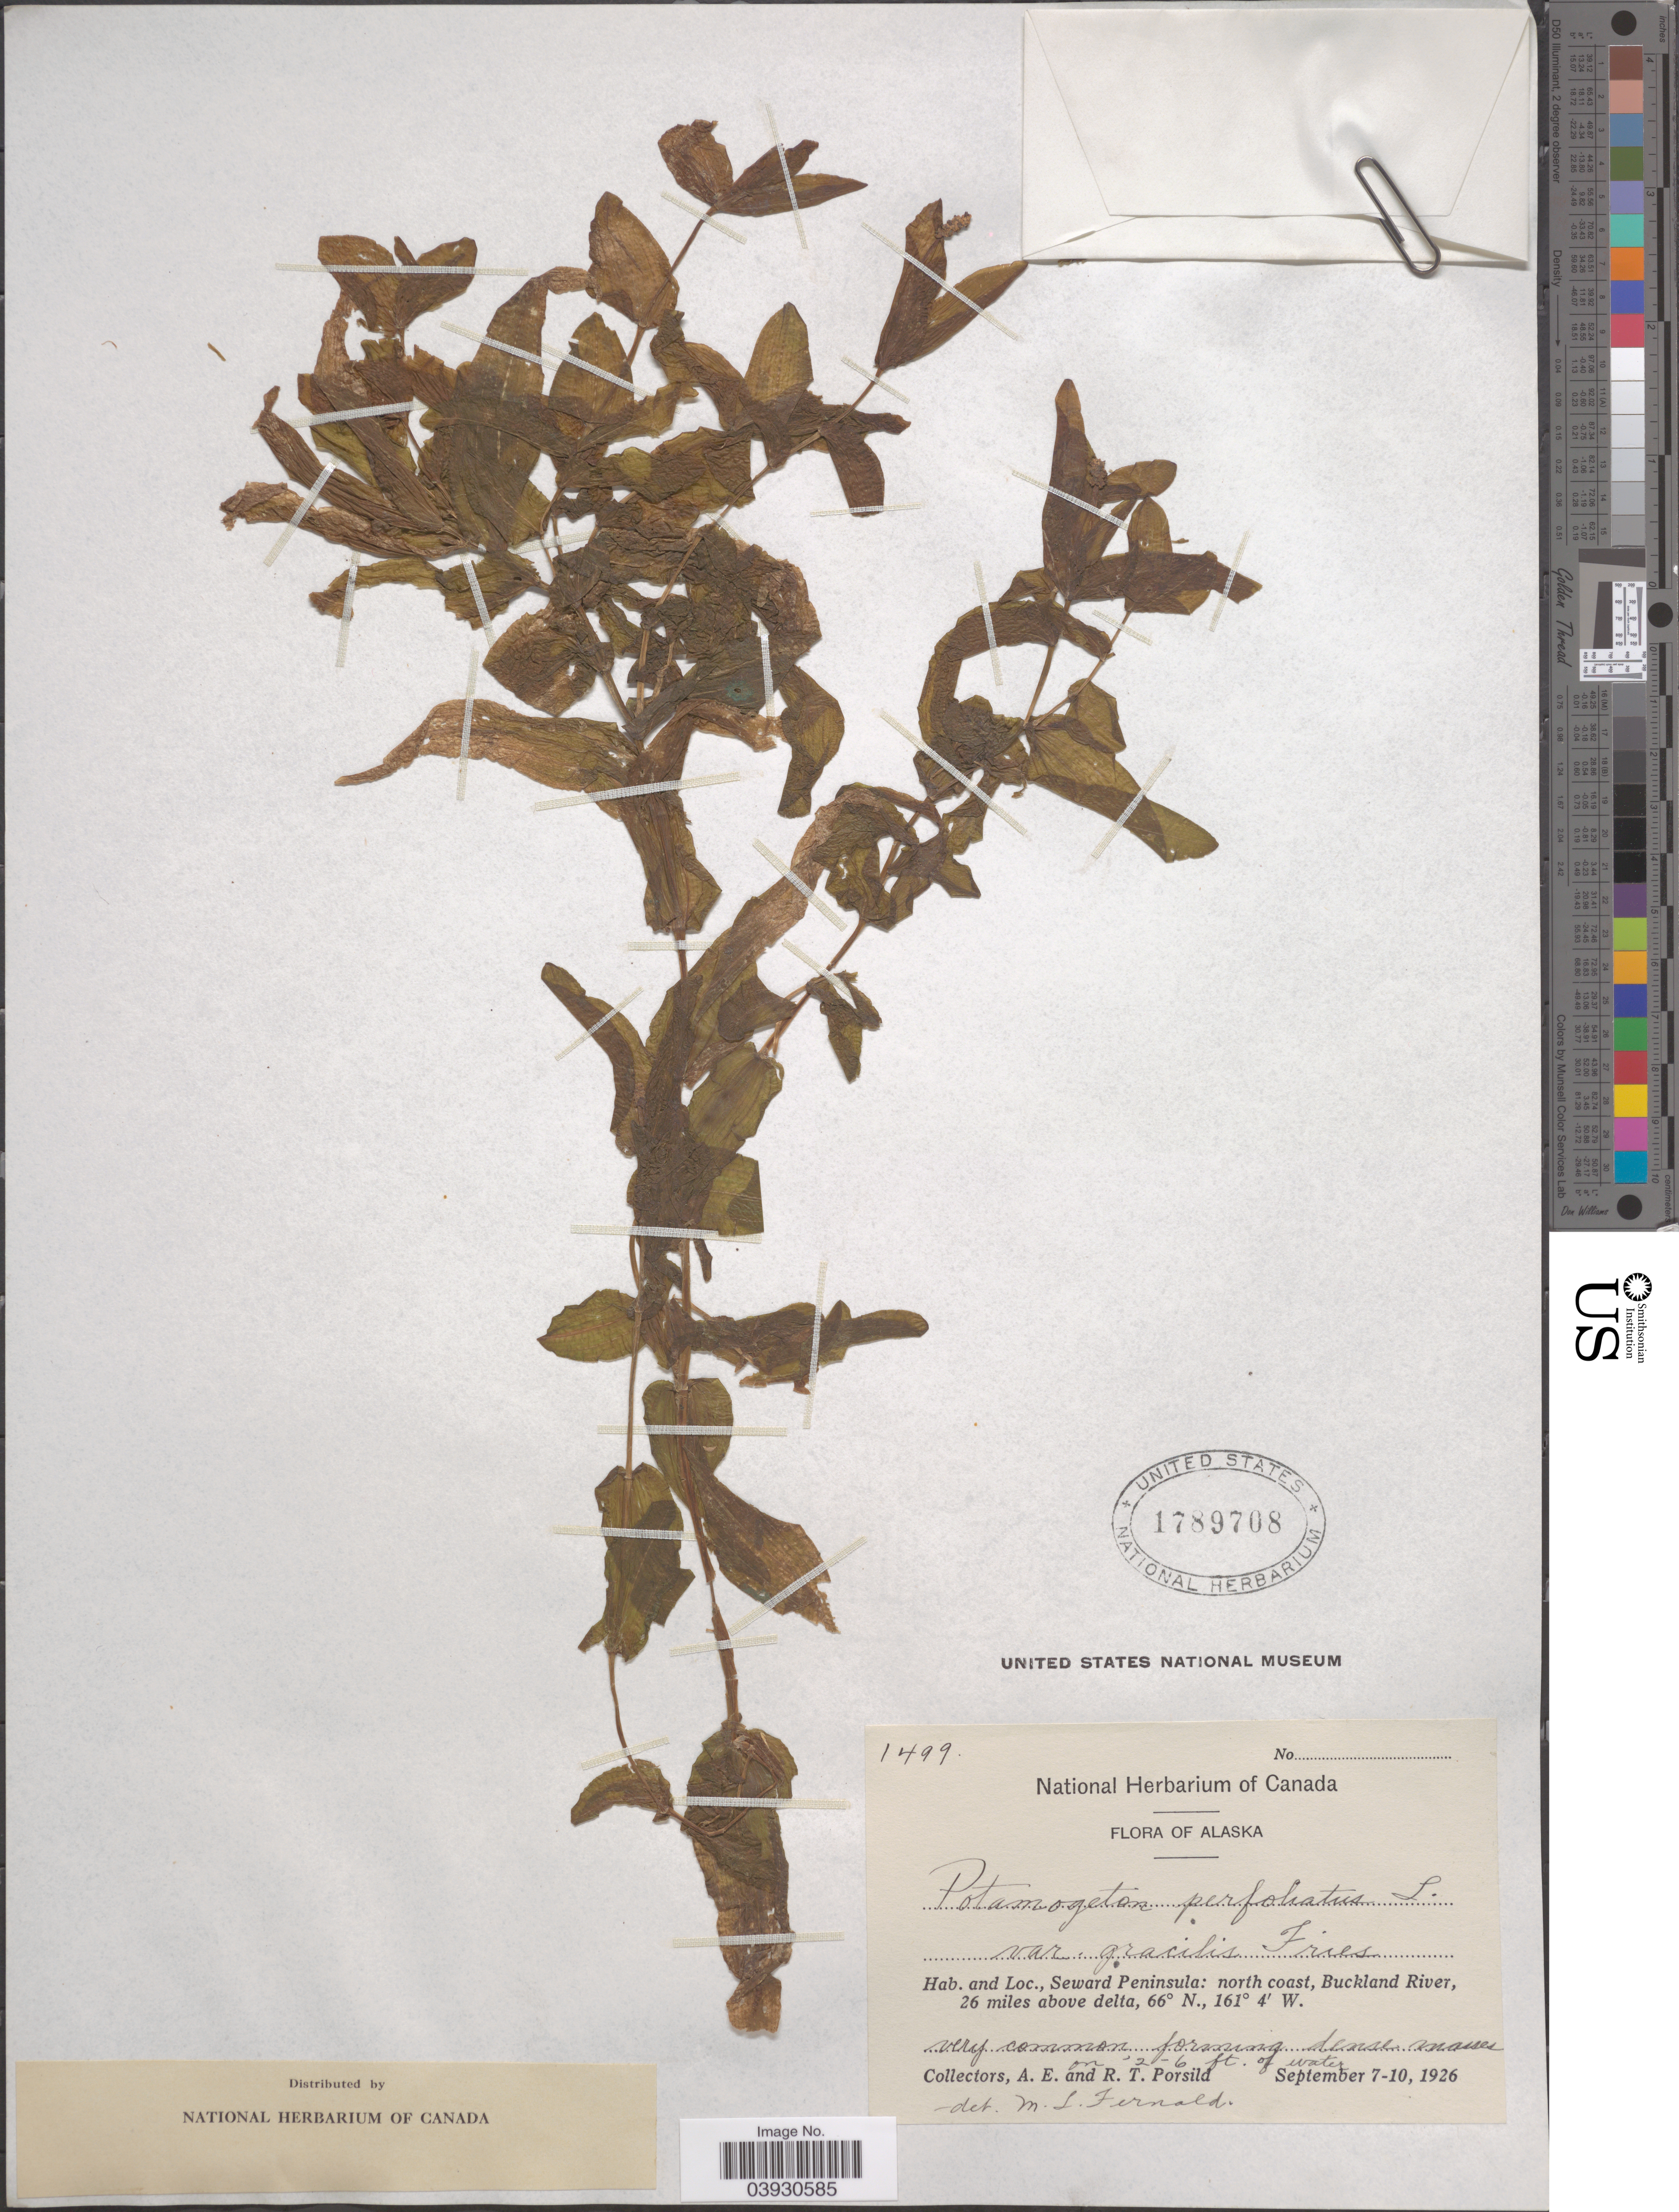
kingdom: Plantae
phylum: Tracheophyta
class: Liliopsida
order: Alismatales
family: Potamogetonaceae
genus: Potamogeton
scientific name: Potamogeton perfoliatus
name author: L.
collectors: A. E. Porsild & R. T. Porsild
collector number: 1499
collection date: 1926-09-07/1926-09-10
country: United States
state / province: Alaska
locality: Seward Peninsula: north coast, Buckland River, 26 miles above delta.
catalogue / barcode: US 1789708